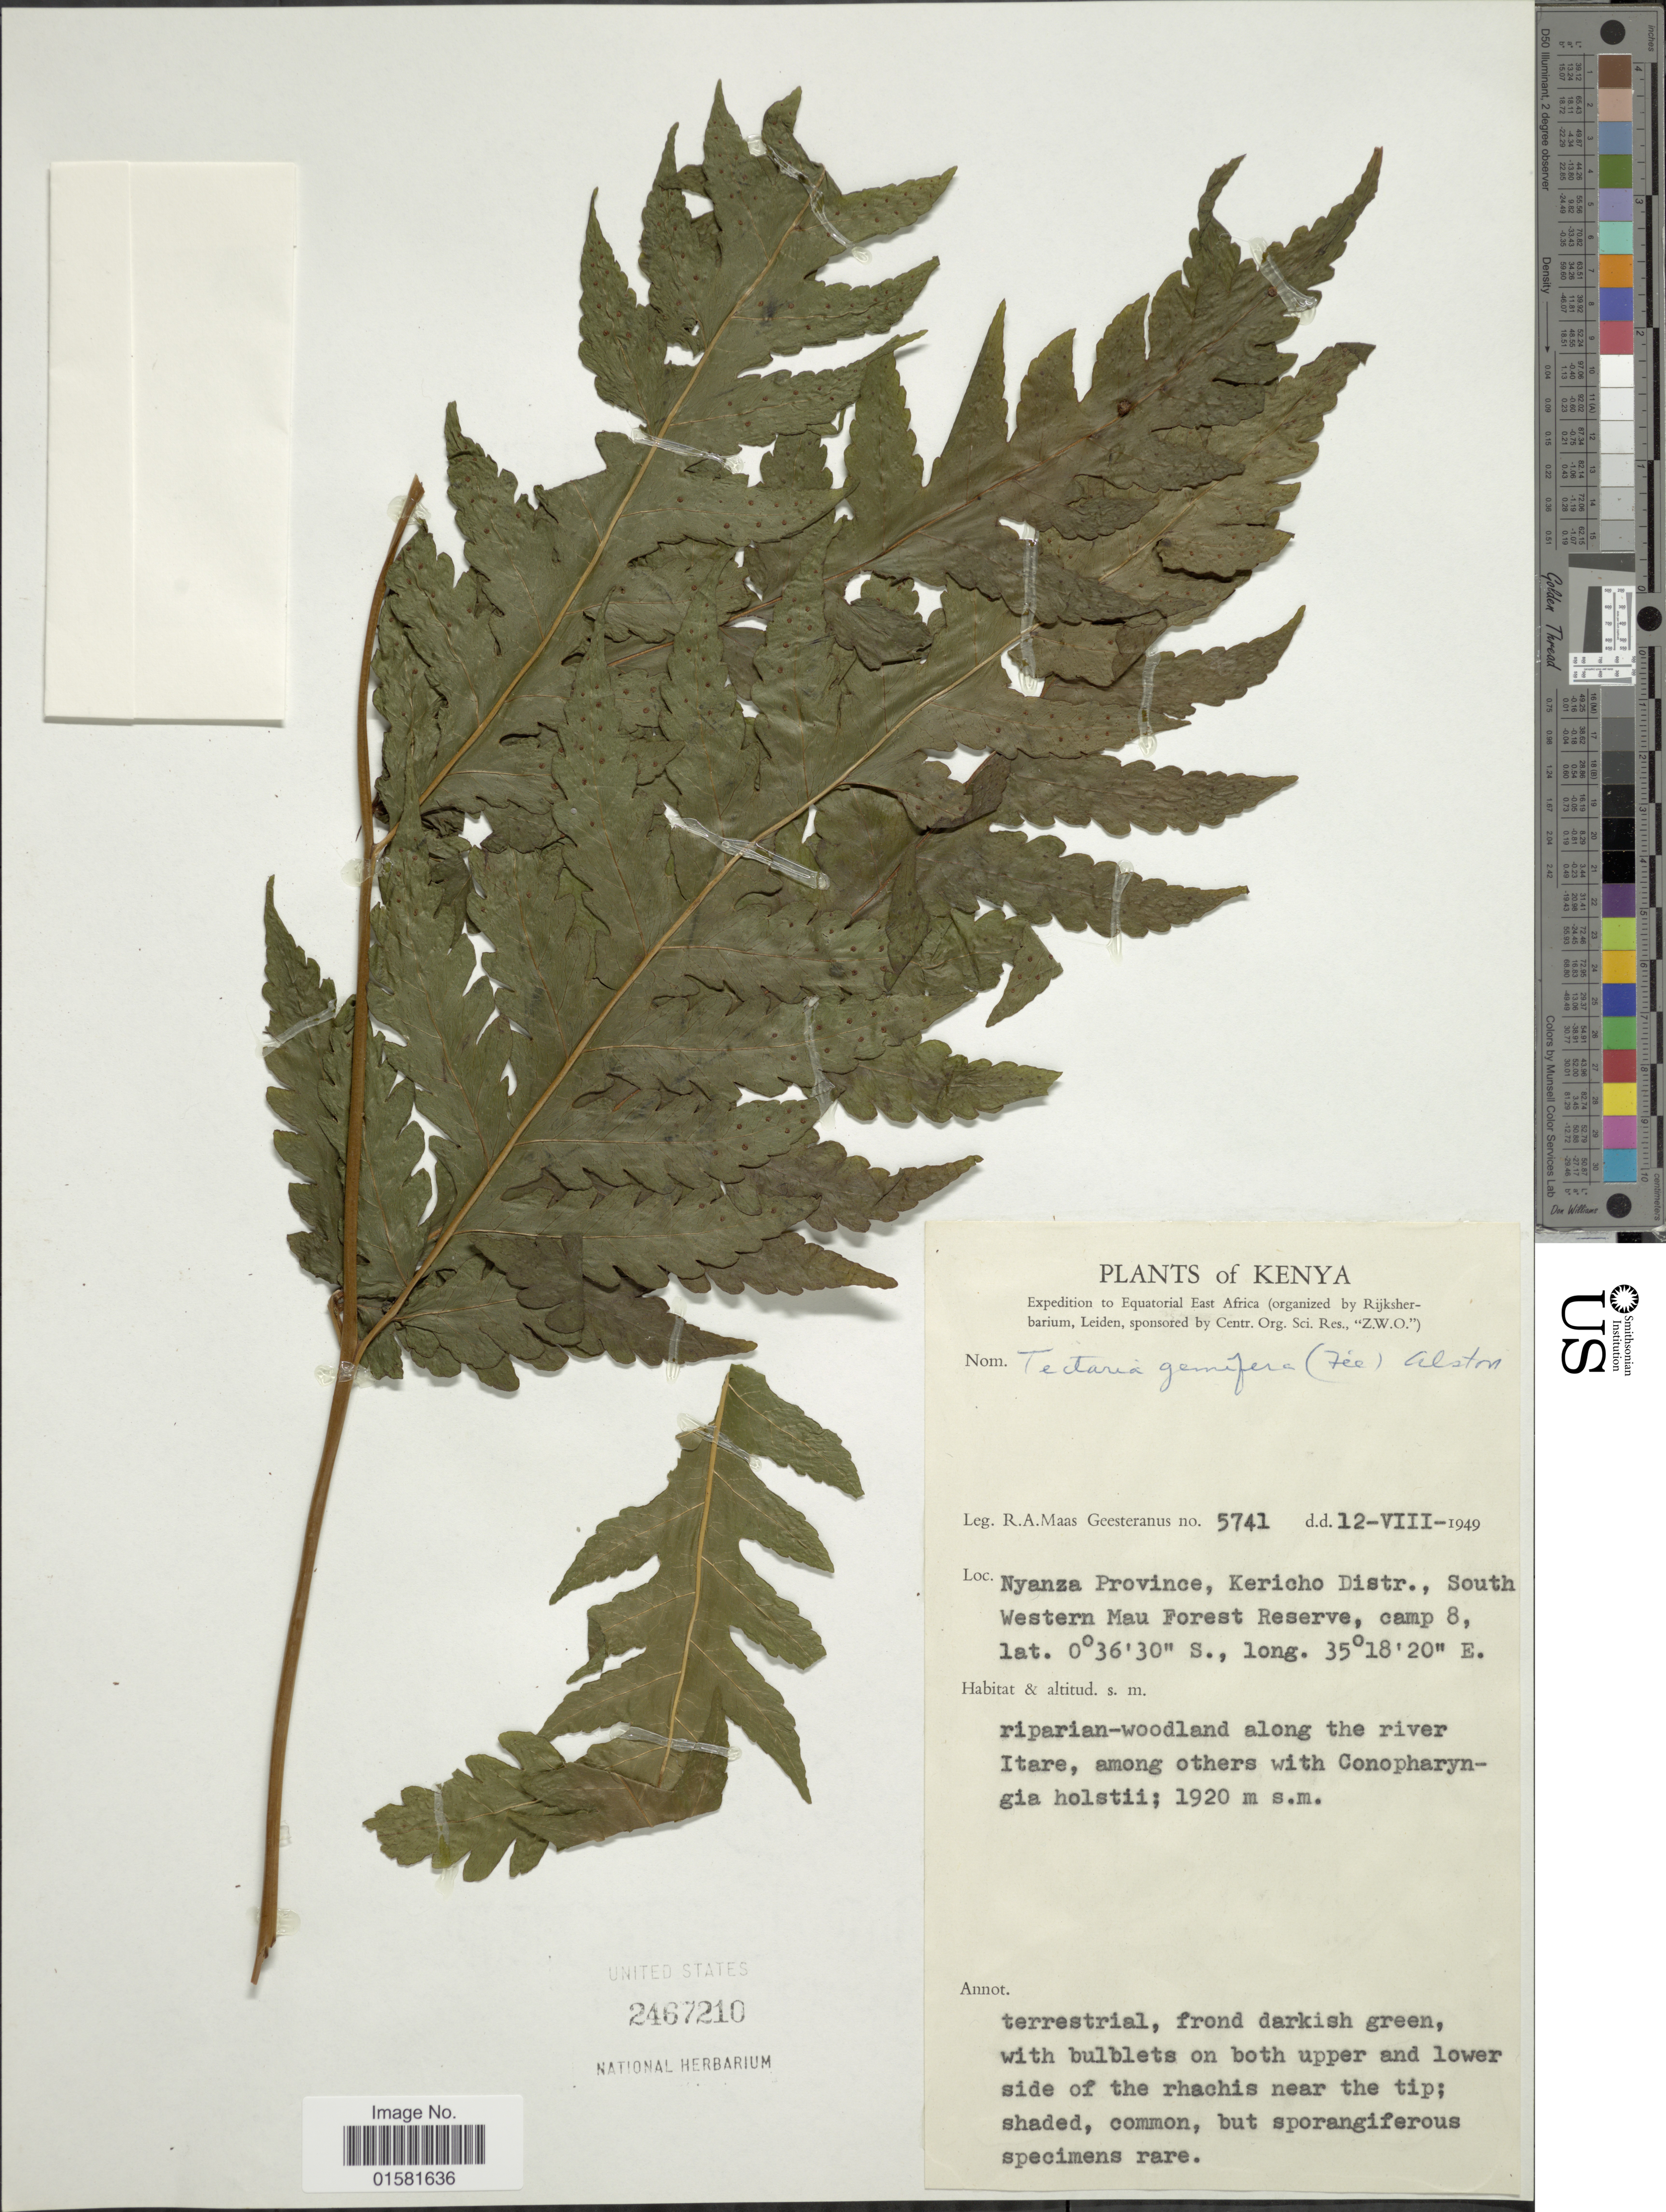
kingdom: Plantae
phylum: Tracheophyta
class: Polypodiopsida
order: Polypodiales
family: Tectariaceae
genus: Tectaria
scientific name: Tectaria gemmifera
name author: (Fée) Alston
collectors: R. A. Maas Geesteranus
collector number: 5741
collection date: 1949-08-12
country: Kenya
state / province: Kericho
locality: Kenya, Nyanza Province, Kericho Ditstr., South Western Mau forest Reserve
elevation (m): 1920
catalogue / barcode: US 2467210